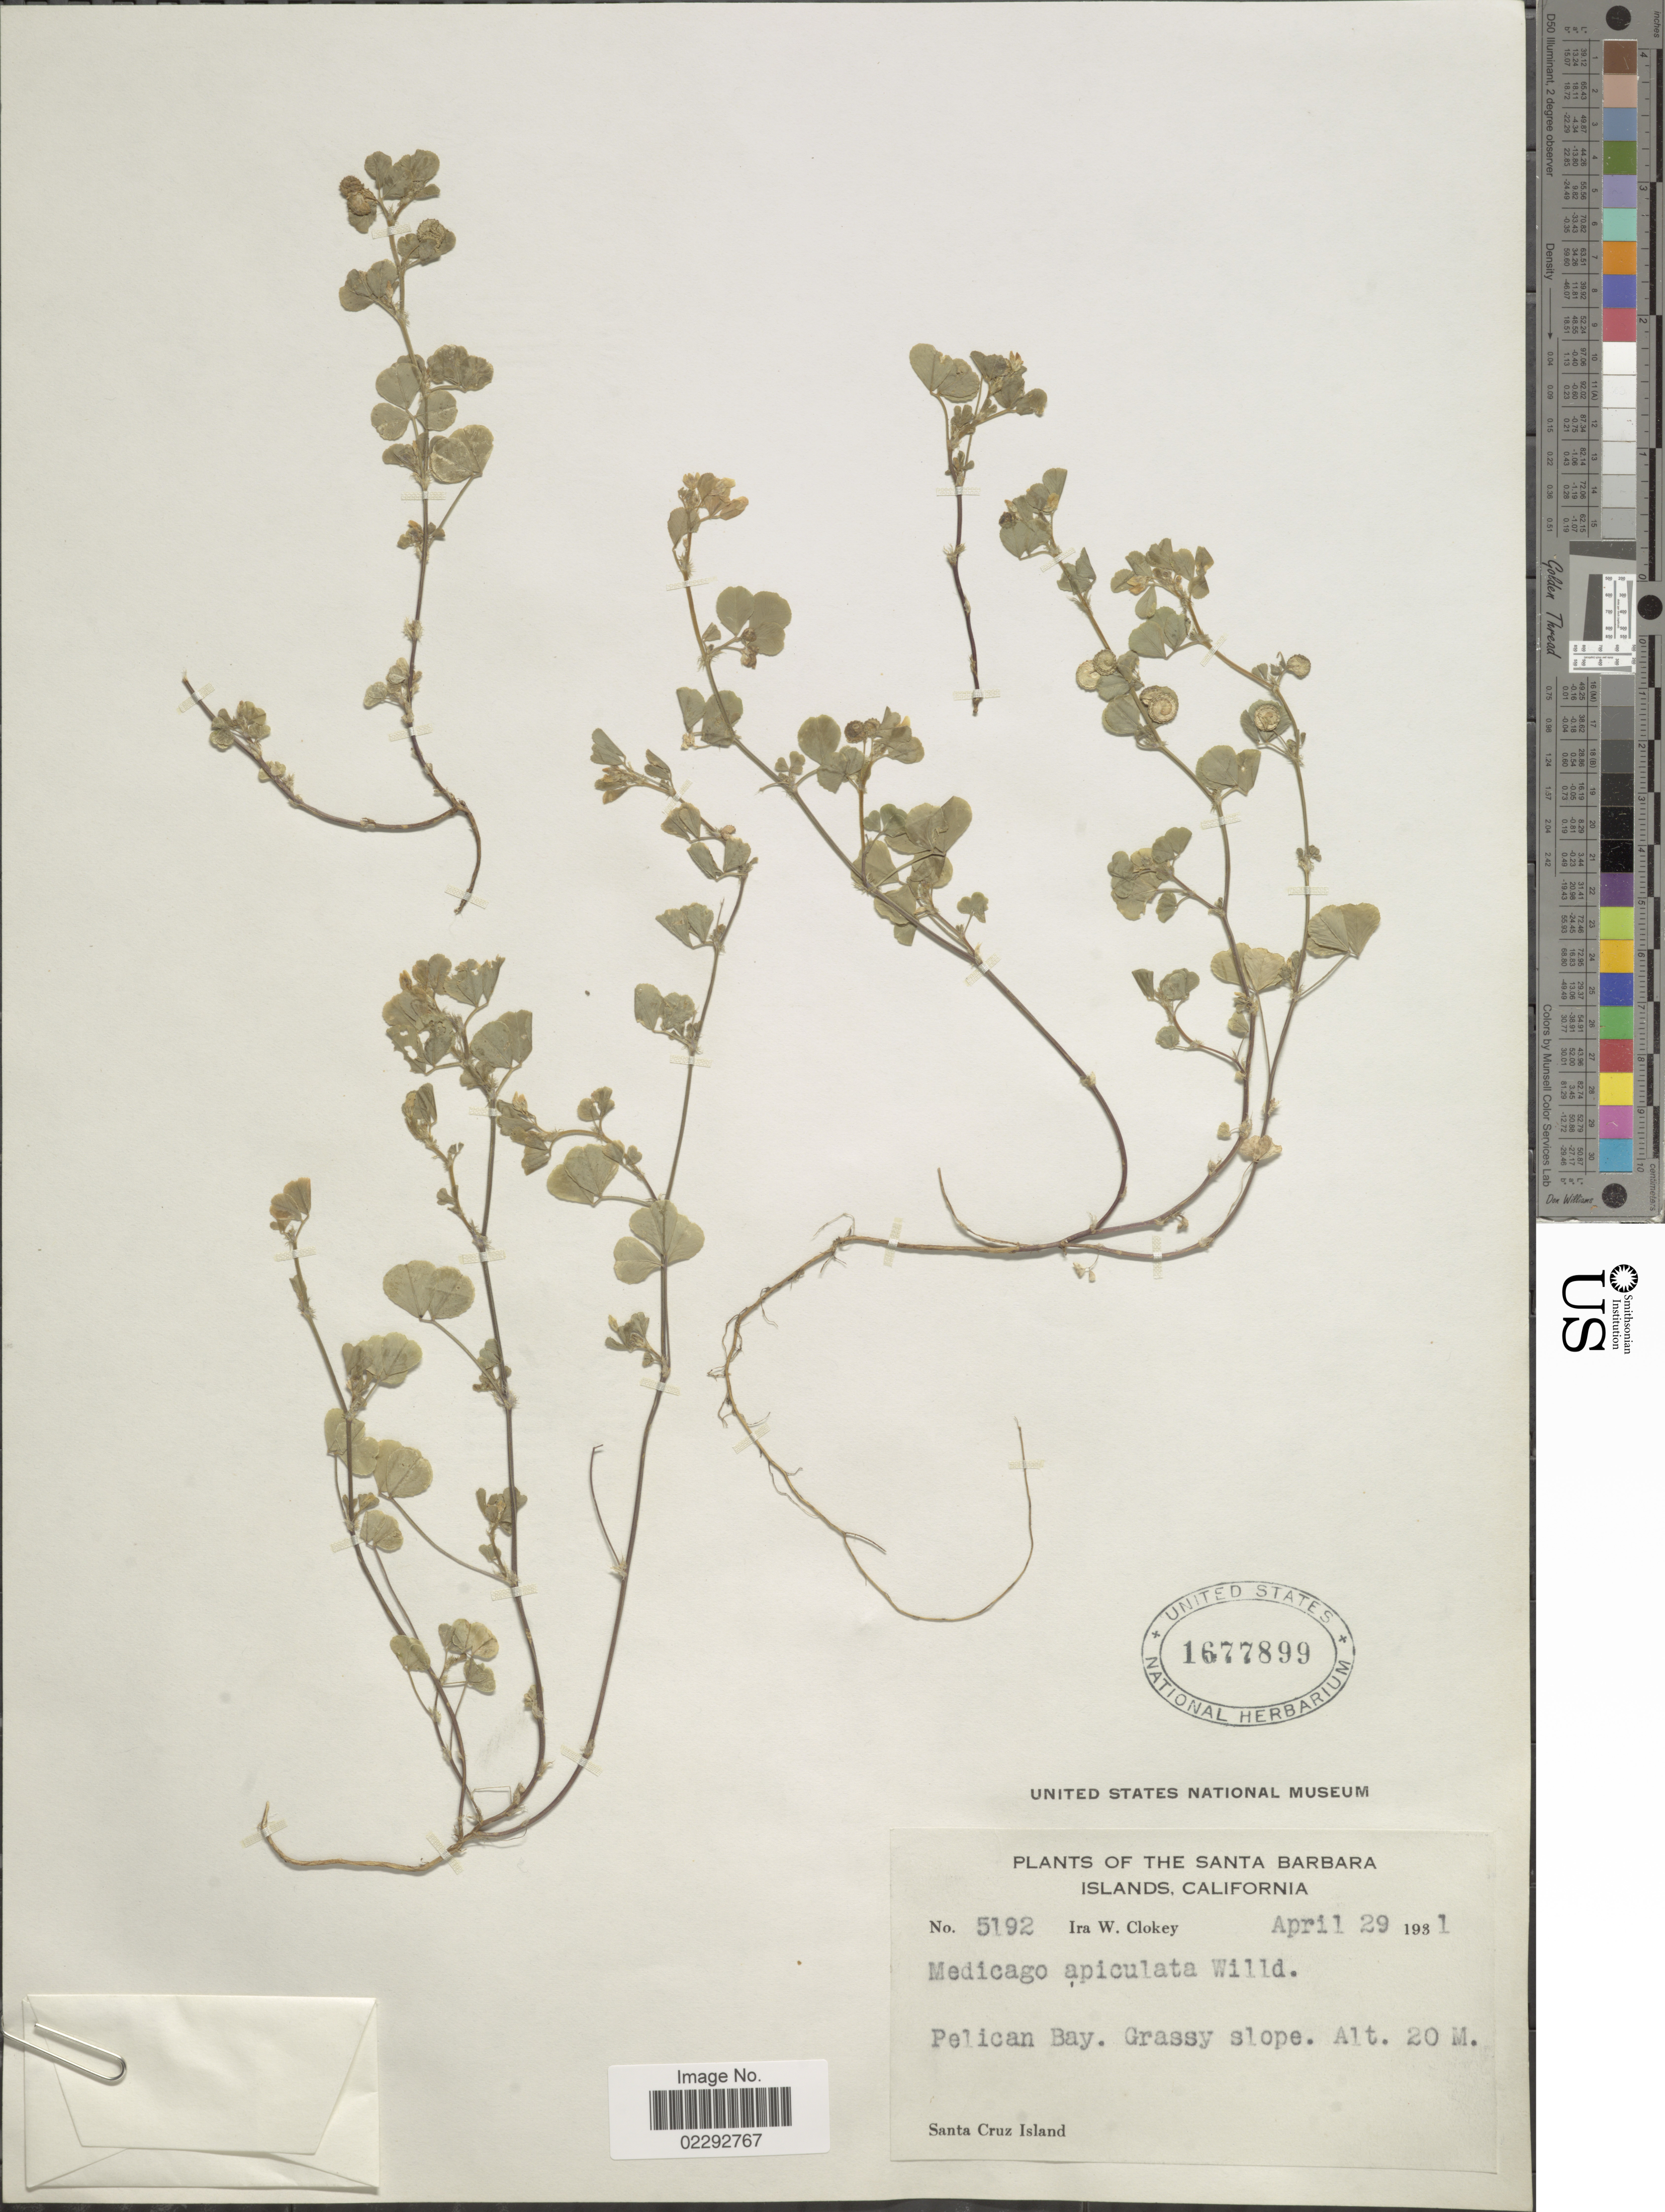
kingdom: Plantae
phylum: Tracheophyta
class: Magnoliopsida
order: Fabales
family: Fabaceae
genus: Medicago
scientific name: Medicago hispida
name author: Gaertn.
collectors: I. W. Clokey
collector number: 5192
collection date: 1931-04-29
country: United States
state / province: California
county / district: Santa Barbara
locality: Santa Barbara Islands. Pelican Bay. Santa Cruz Island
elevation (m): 20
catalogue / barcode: US 1677899